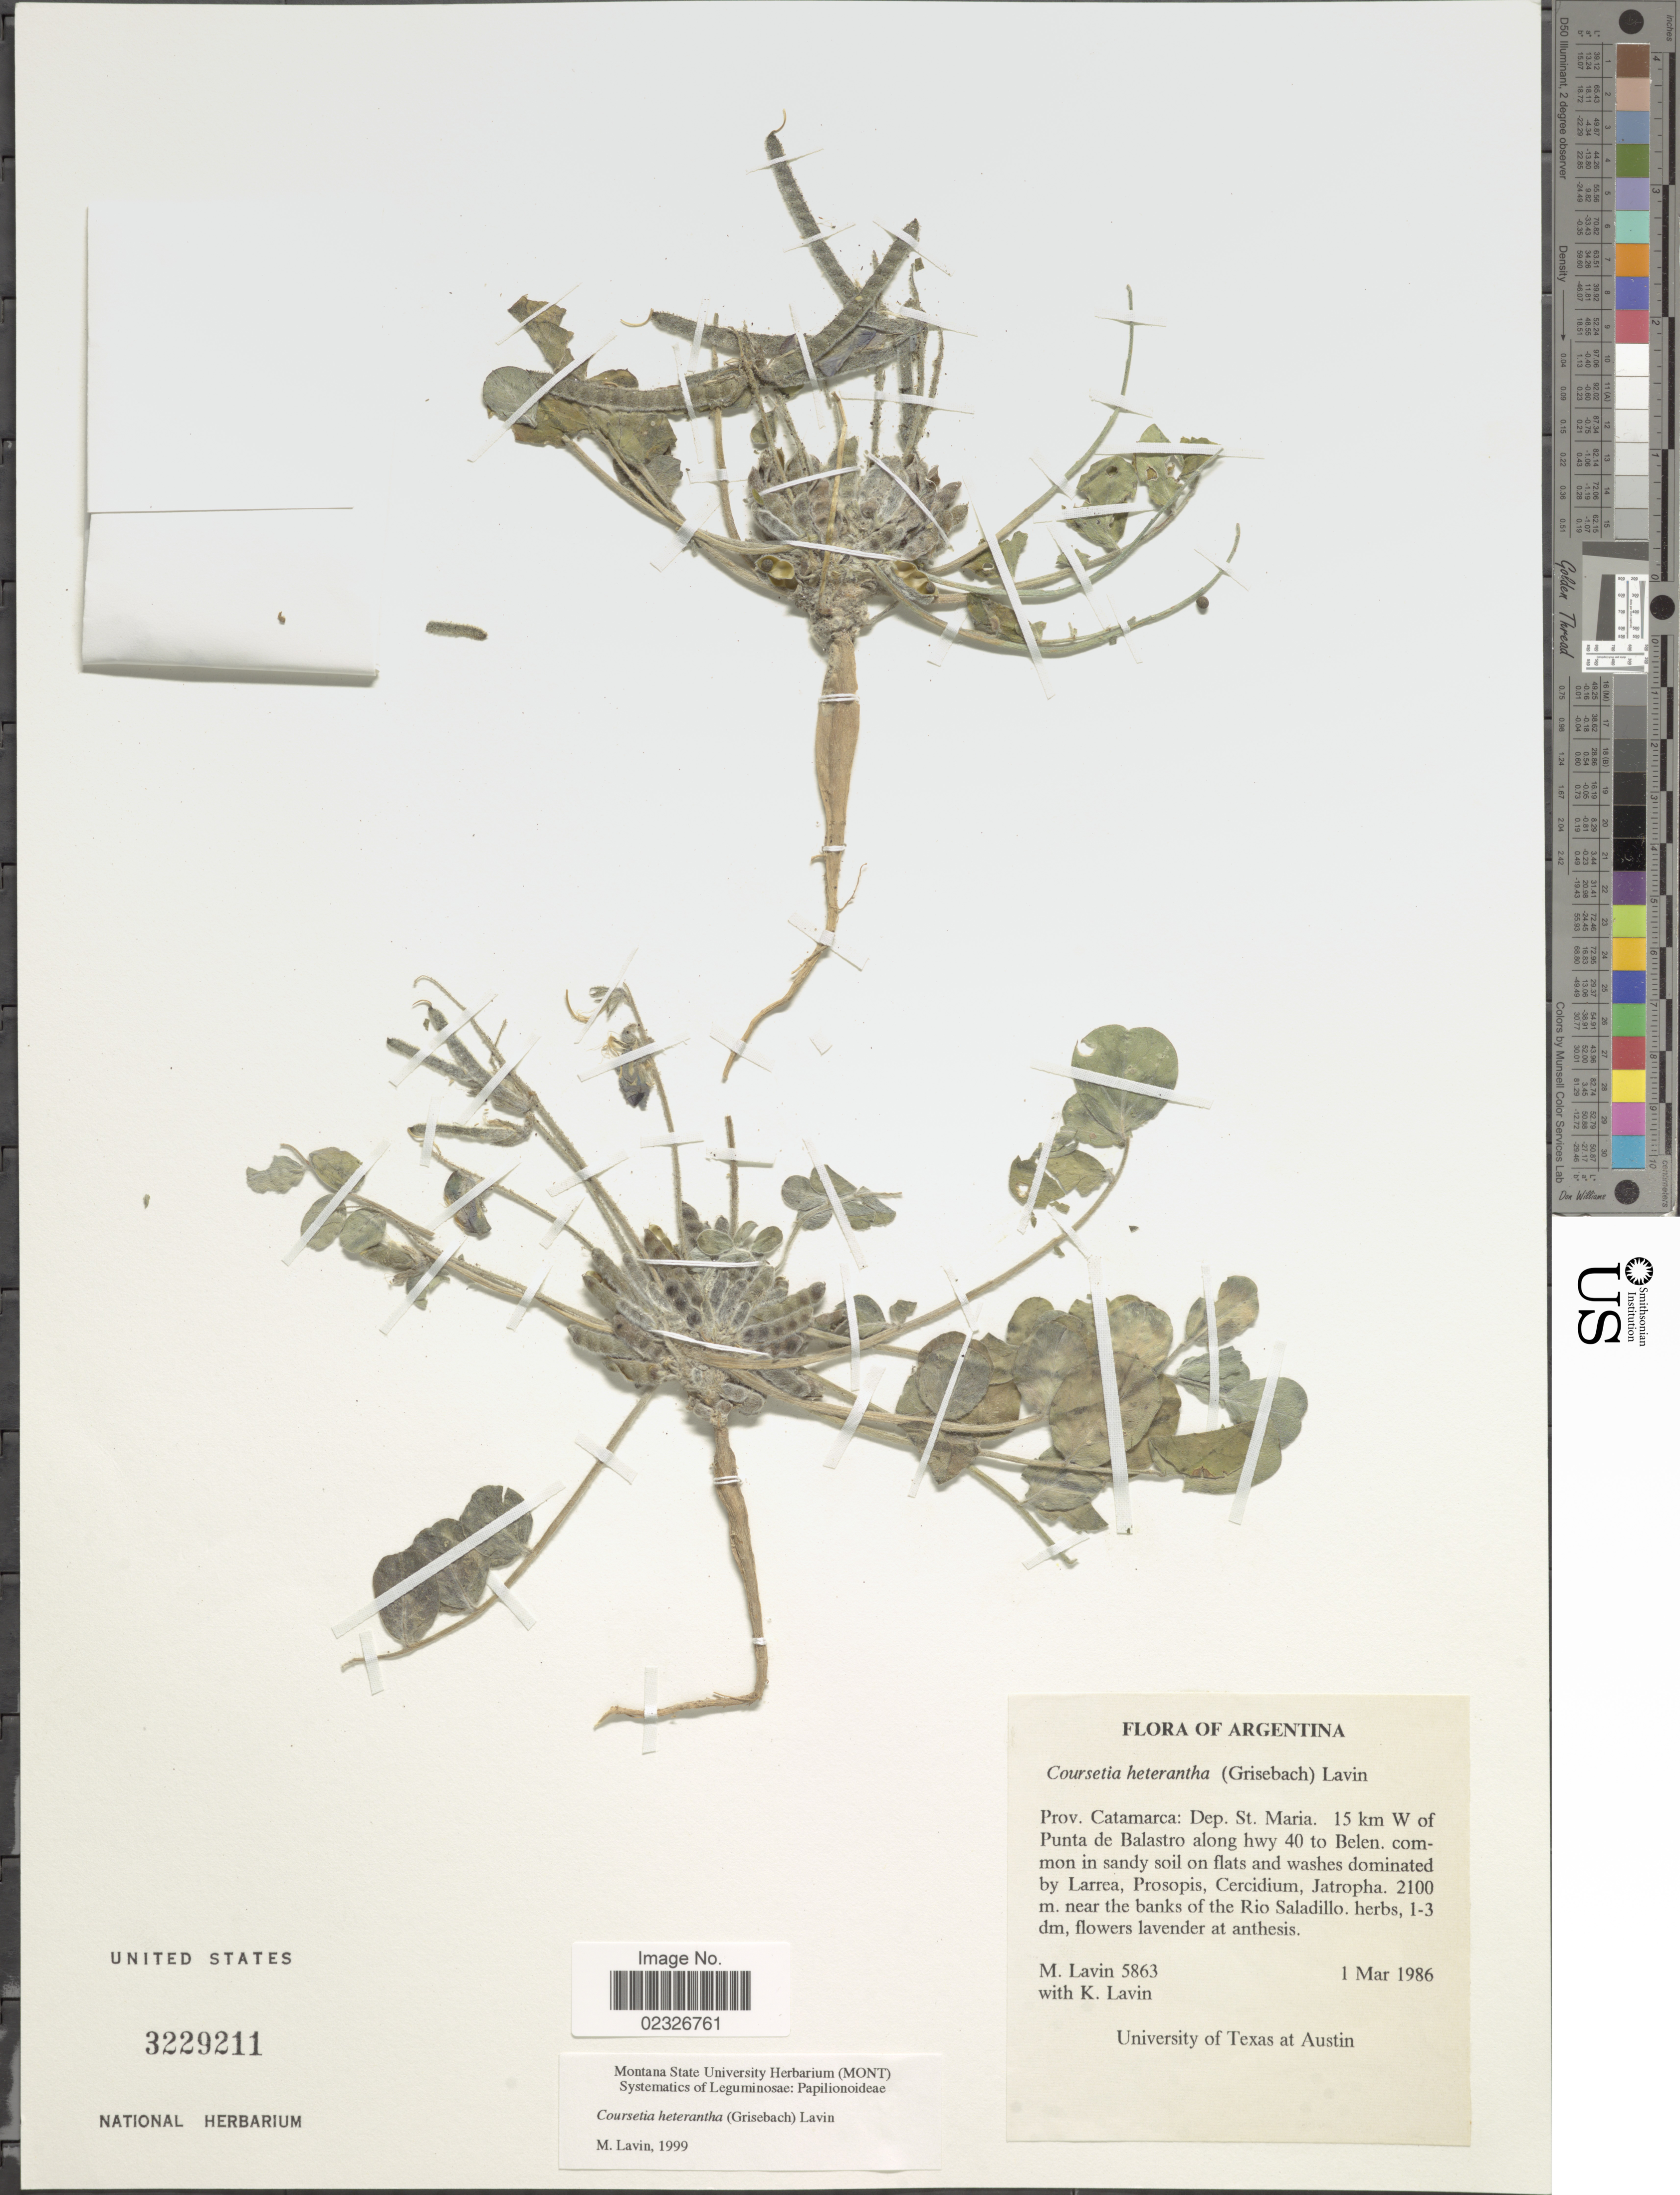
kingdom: Plantae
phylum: Tracheophyta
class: Magnoliopsida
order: Fabales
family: Fabaceae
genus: Coursetia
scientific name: Coursetia heterantha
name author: (Griseb.) Lavin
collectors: M. Lavin & K. Lavin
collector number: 5863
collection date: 1986-03-01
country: Argentina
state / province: Catamarca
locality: Prov. Catamarca: Dep. St. Maria. 15 km W of Punta de Balastro along hwy 40 to Belen. Near the banks of the Rio Saladillo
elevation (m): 2100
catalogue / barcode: US 3229211